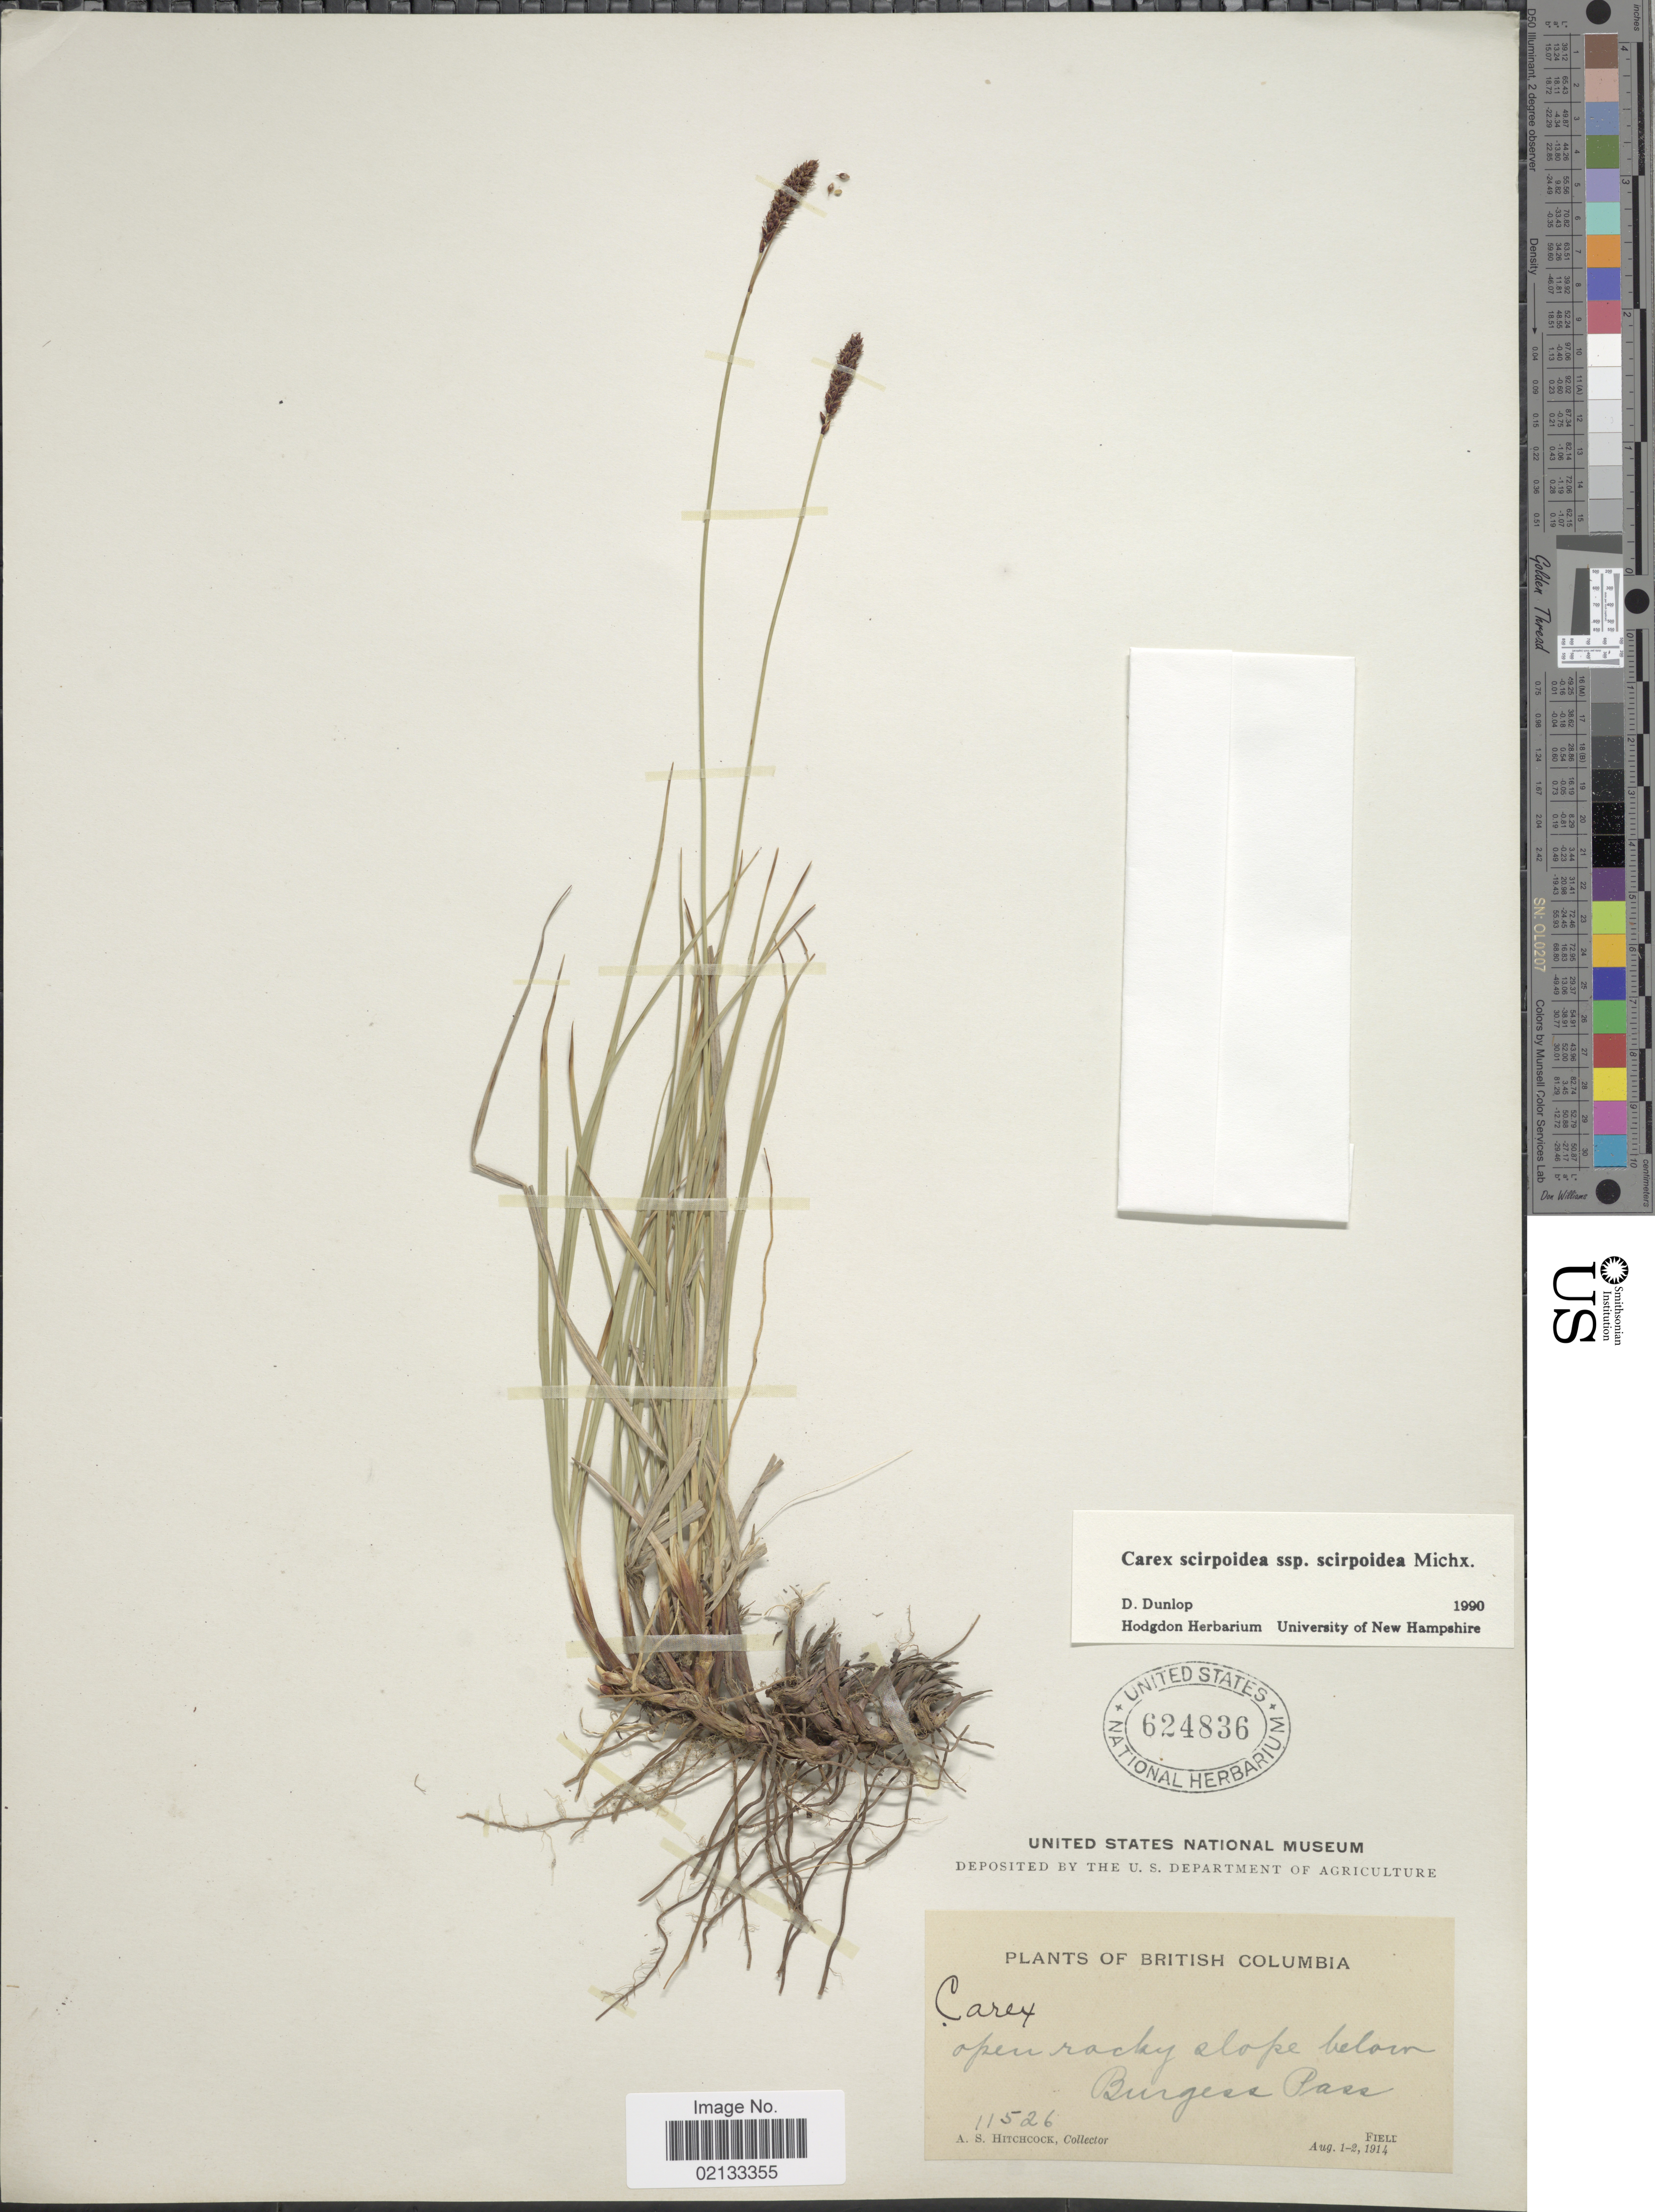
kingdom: Plantae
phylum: Tracheophyta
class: Liliopsida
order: Poales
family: Cyperaceae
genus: Carex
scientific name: Carex scirpoidea subsp. scirpoidea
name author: Michx.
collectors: A. S. Hitchcock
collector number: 11526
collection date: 1914-08-01/1914-08-02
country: Canada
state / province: British Columbia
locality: Open rocky slope below Burgess Pass, Field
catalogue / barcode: US 624836